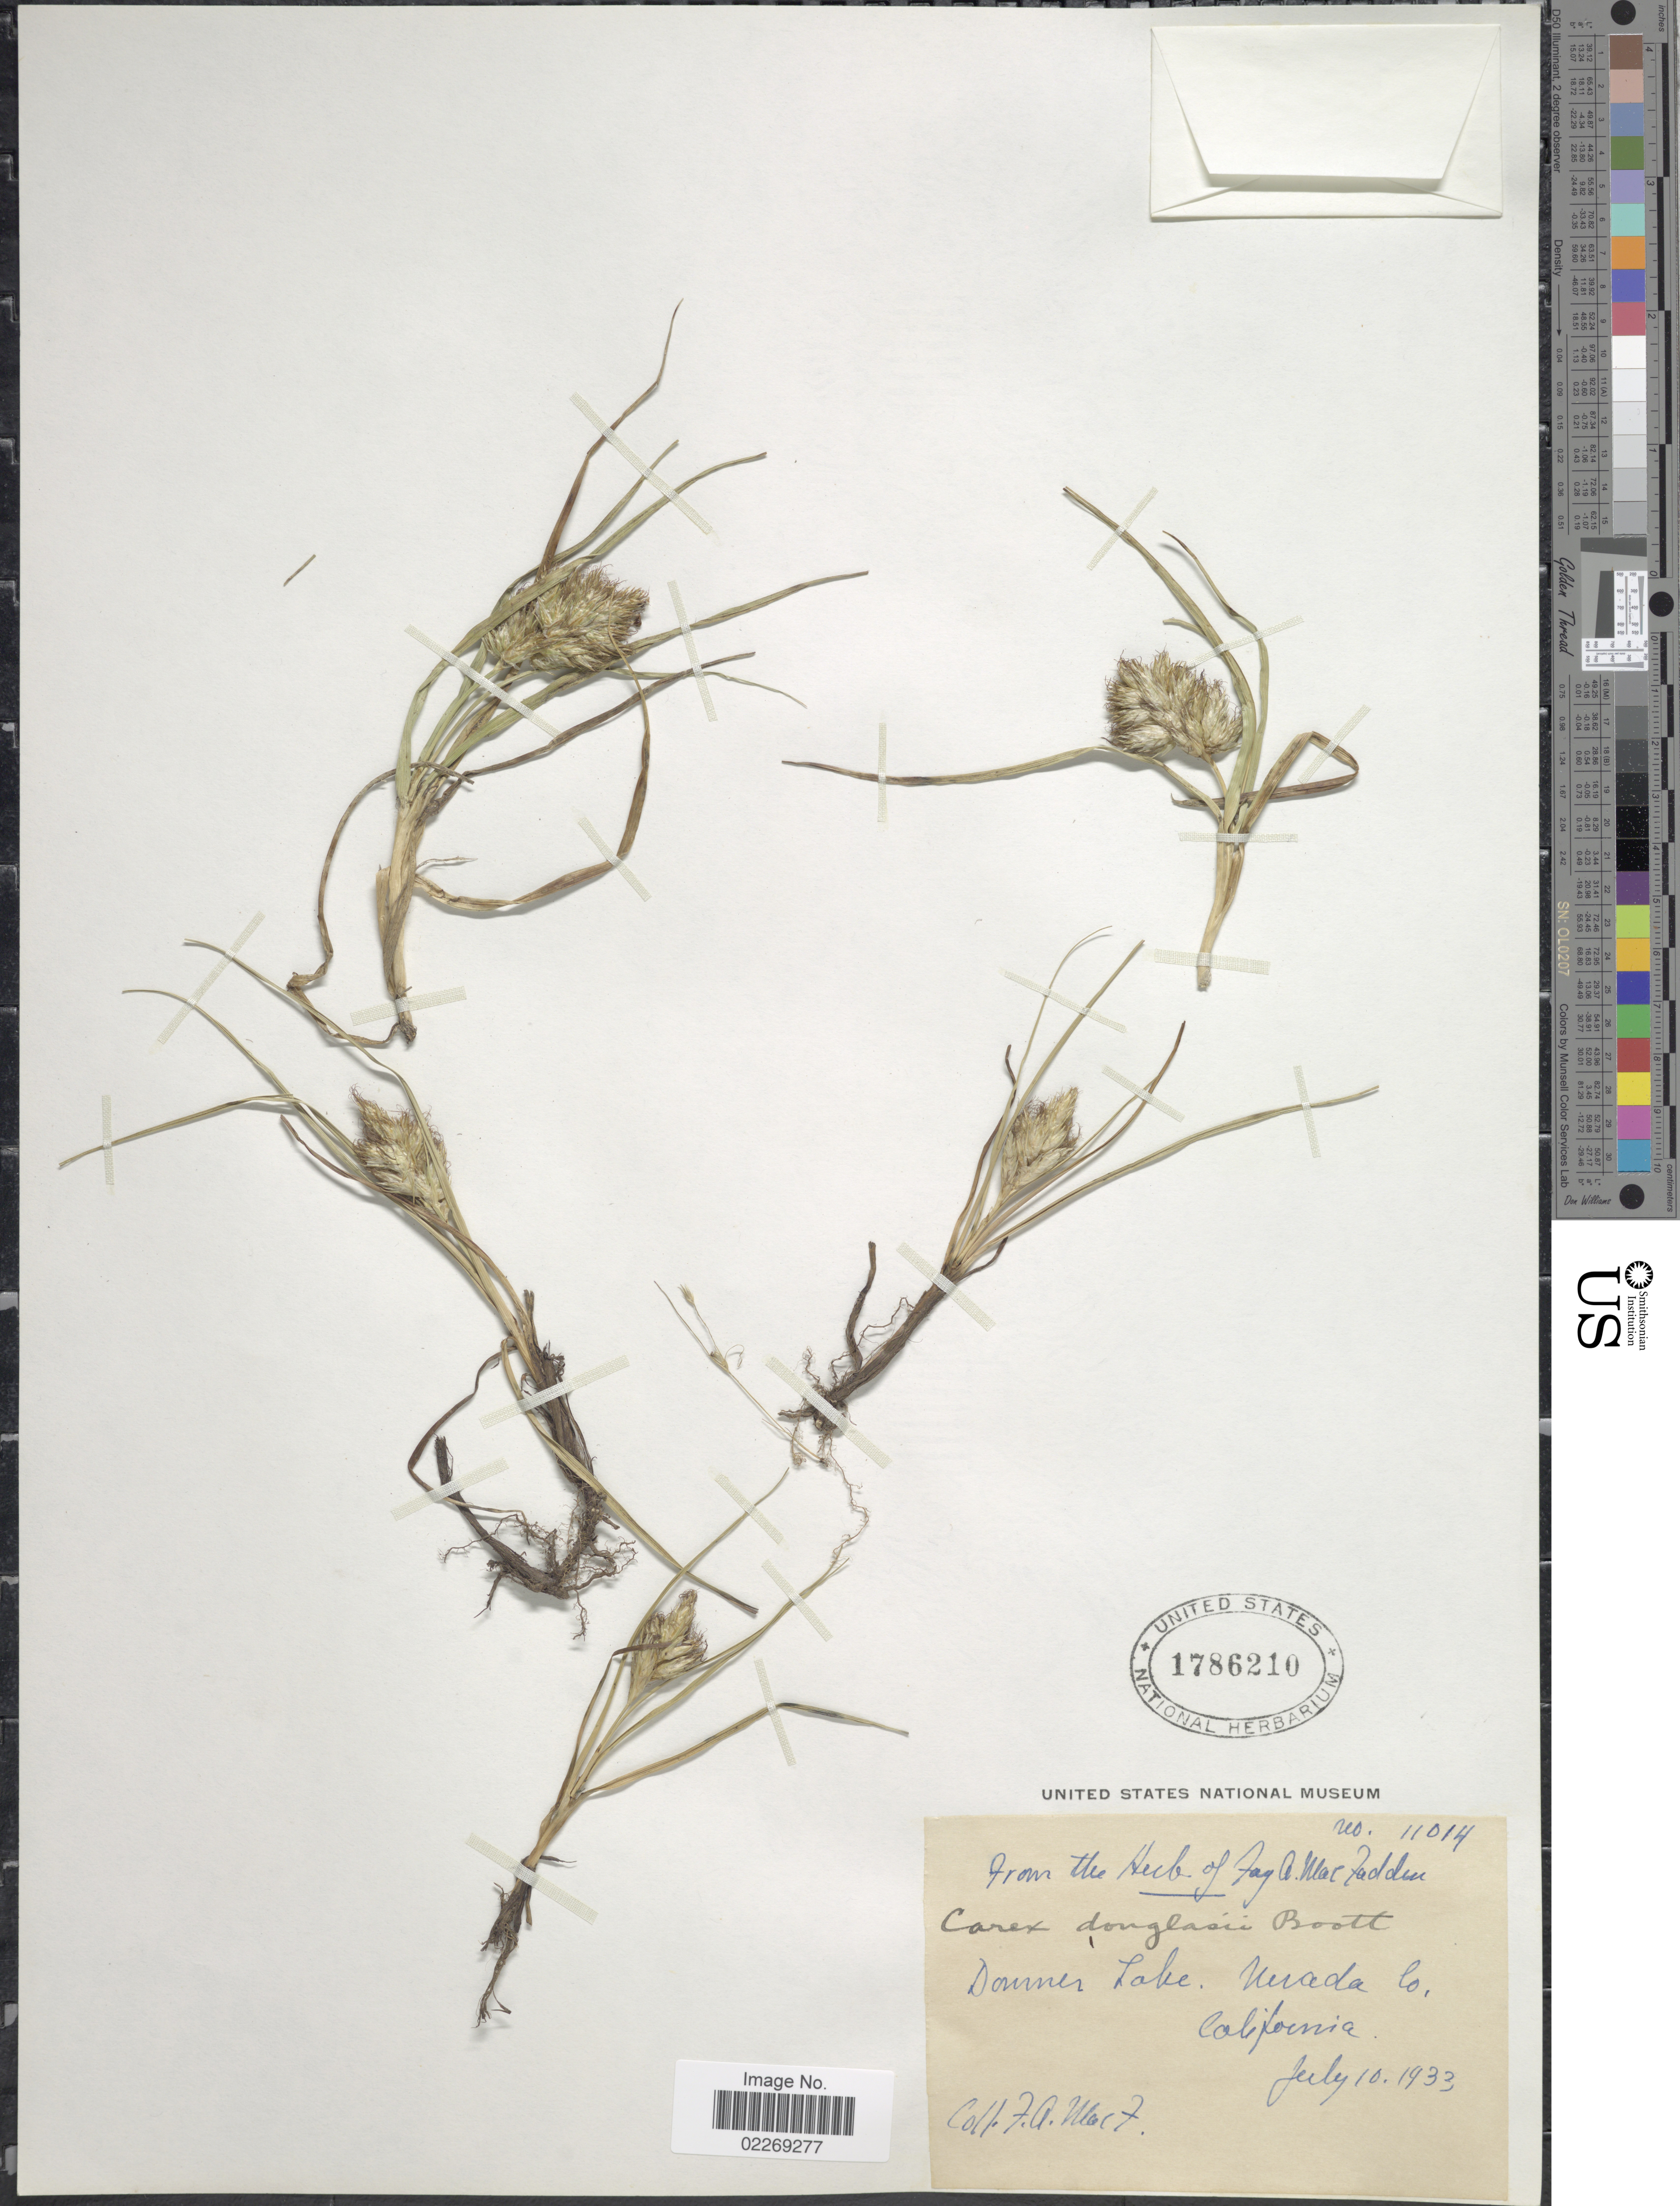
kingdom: Plantae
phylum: Tracheophyta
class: Liliopsida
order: Poales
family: Cyperaceae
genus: Carex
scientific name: Carex douglasii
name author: Boott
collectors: F. MacFadden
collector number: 11014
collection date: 1933-07-10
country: United States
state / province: California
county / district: Nevada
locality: Donner Lake. Nevada Co.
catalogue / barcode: US 1786210